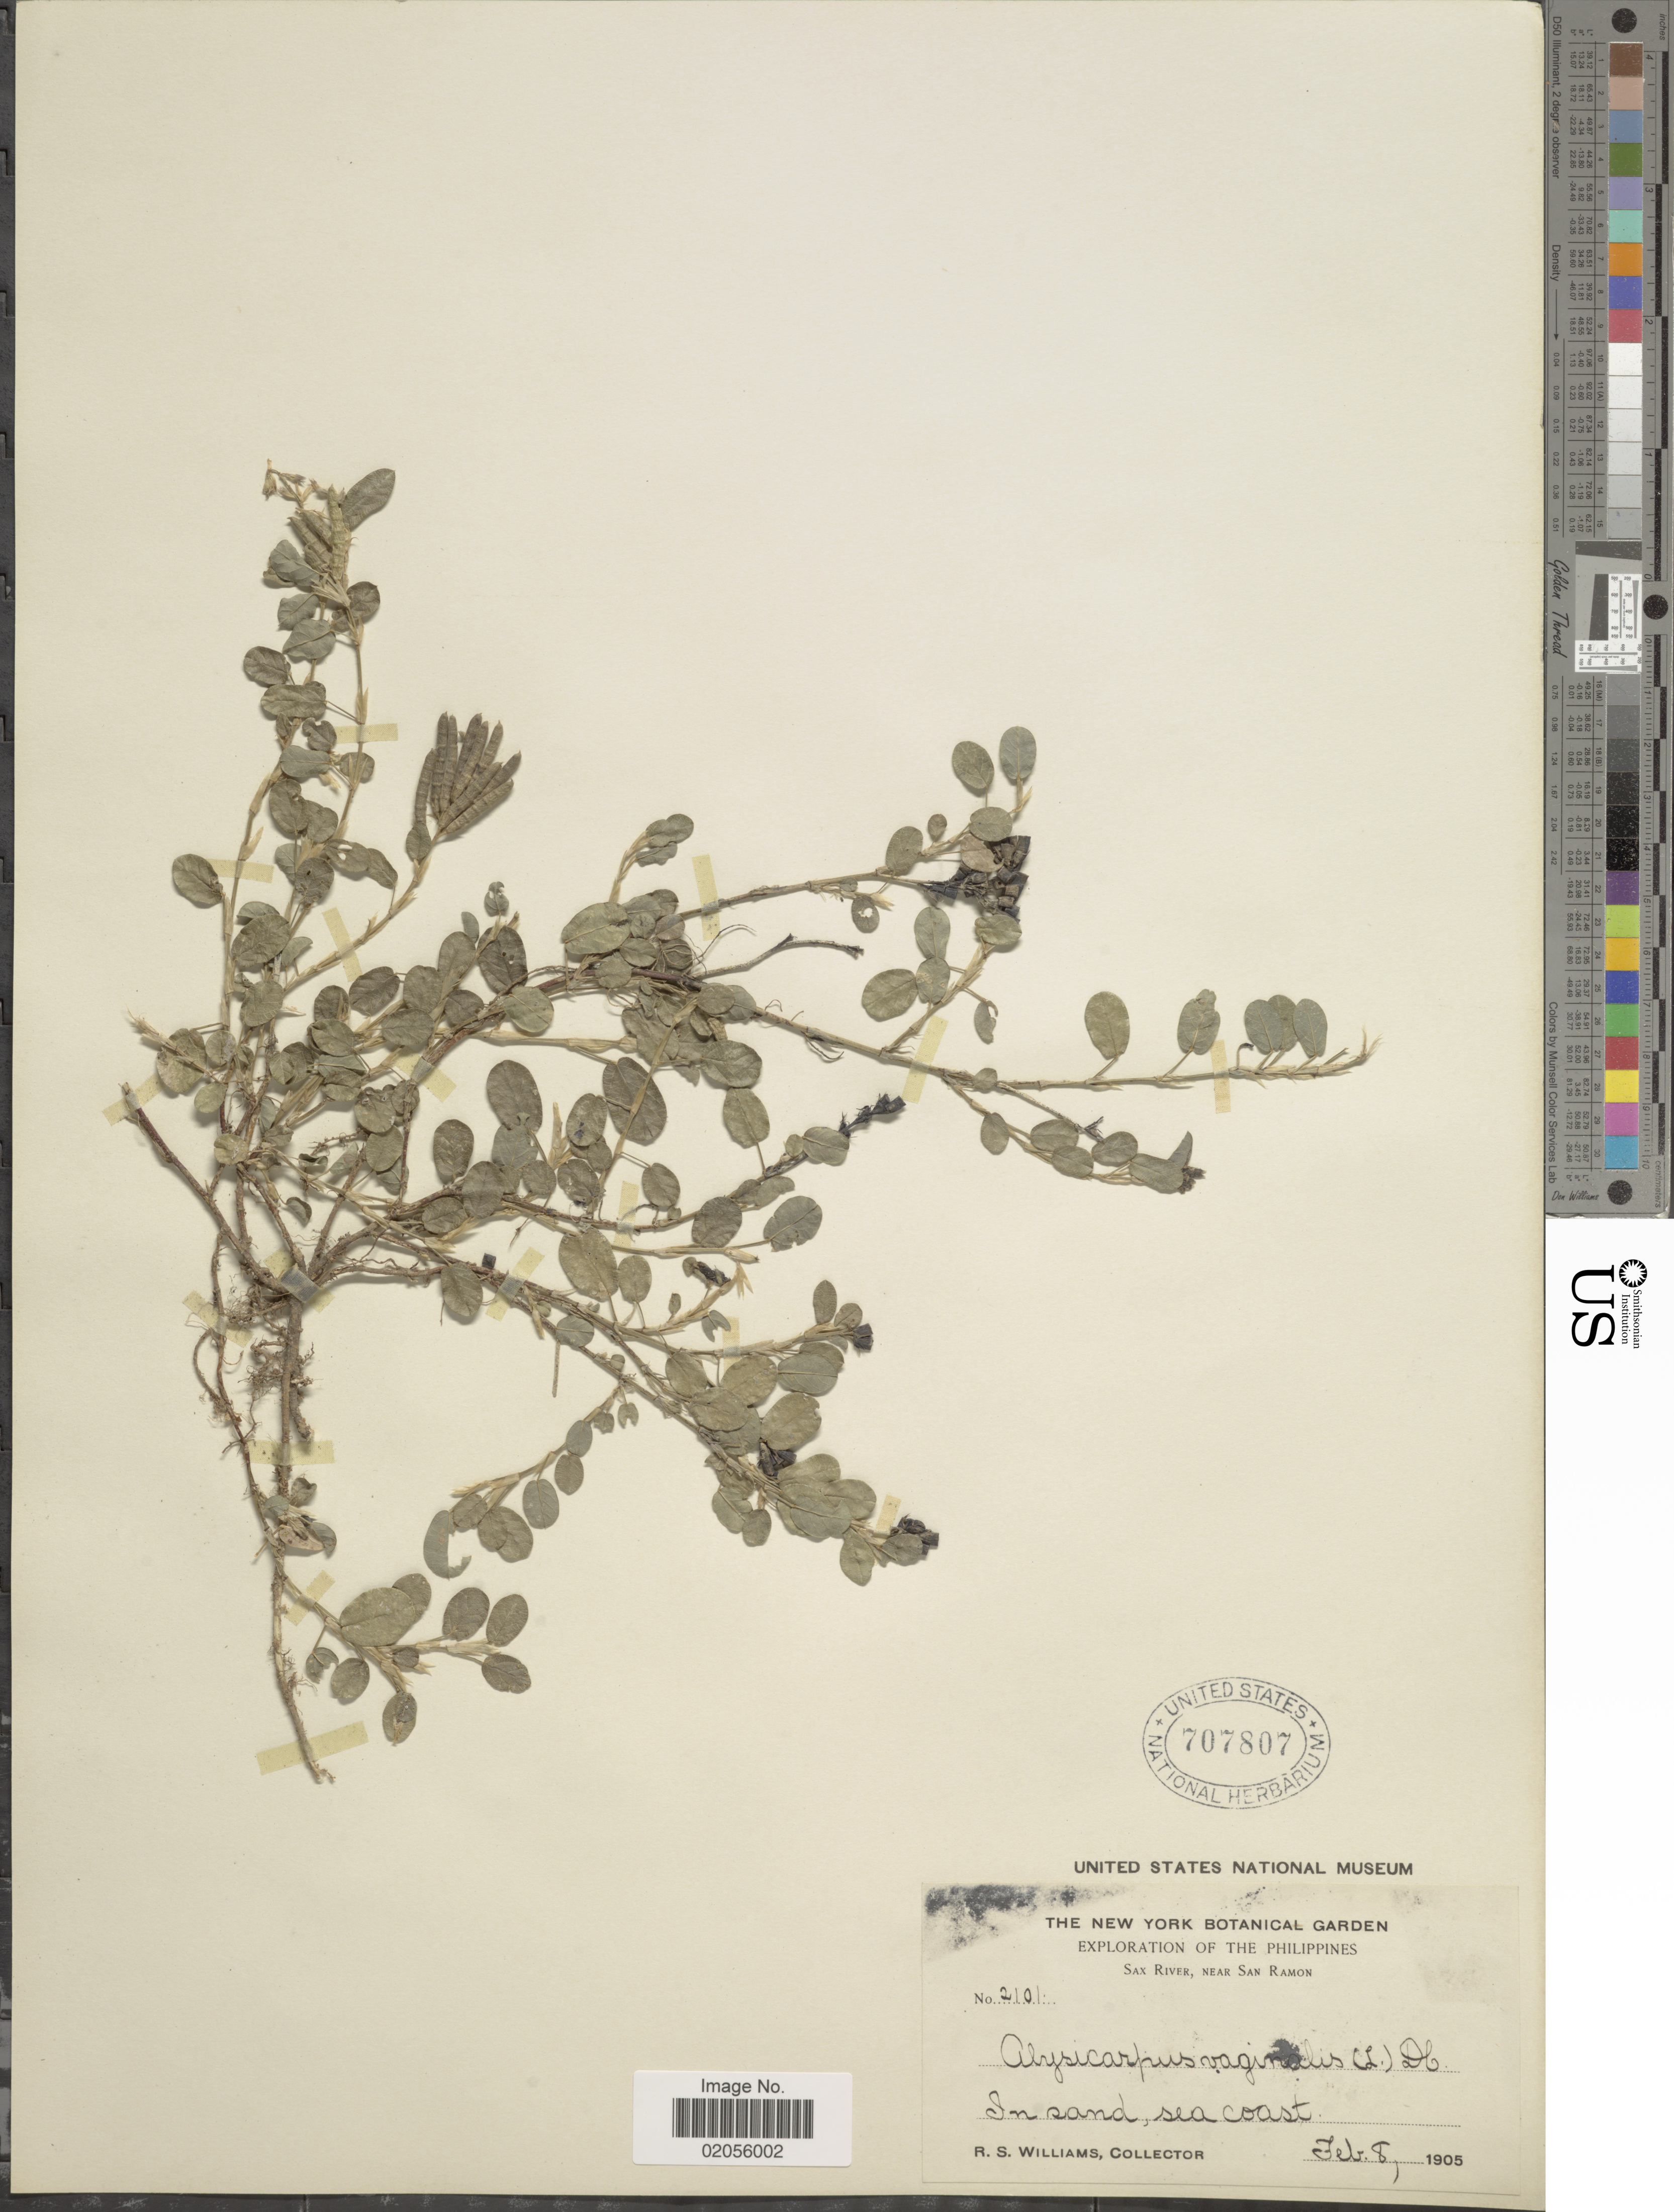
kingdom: Plantae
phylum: Tracheophyta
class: Magnoliopsida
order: Fabales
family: Fabaceae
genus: Alysicarpus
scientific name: Alysicarpus vaginalis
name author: (L.) DC.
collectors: R. S. Williams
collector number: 2101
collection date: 1905-02-08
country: Philippines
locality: Sax River, near San Ramon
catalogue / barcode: US 707807